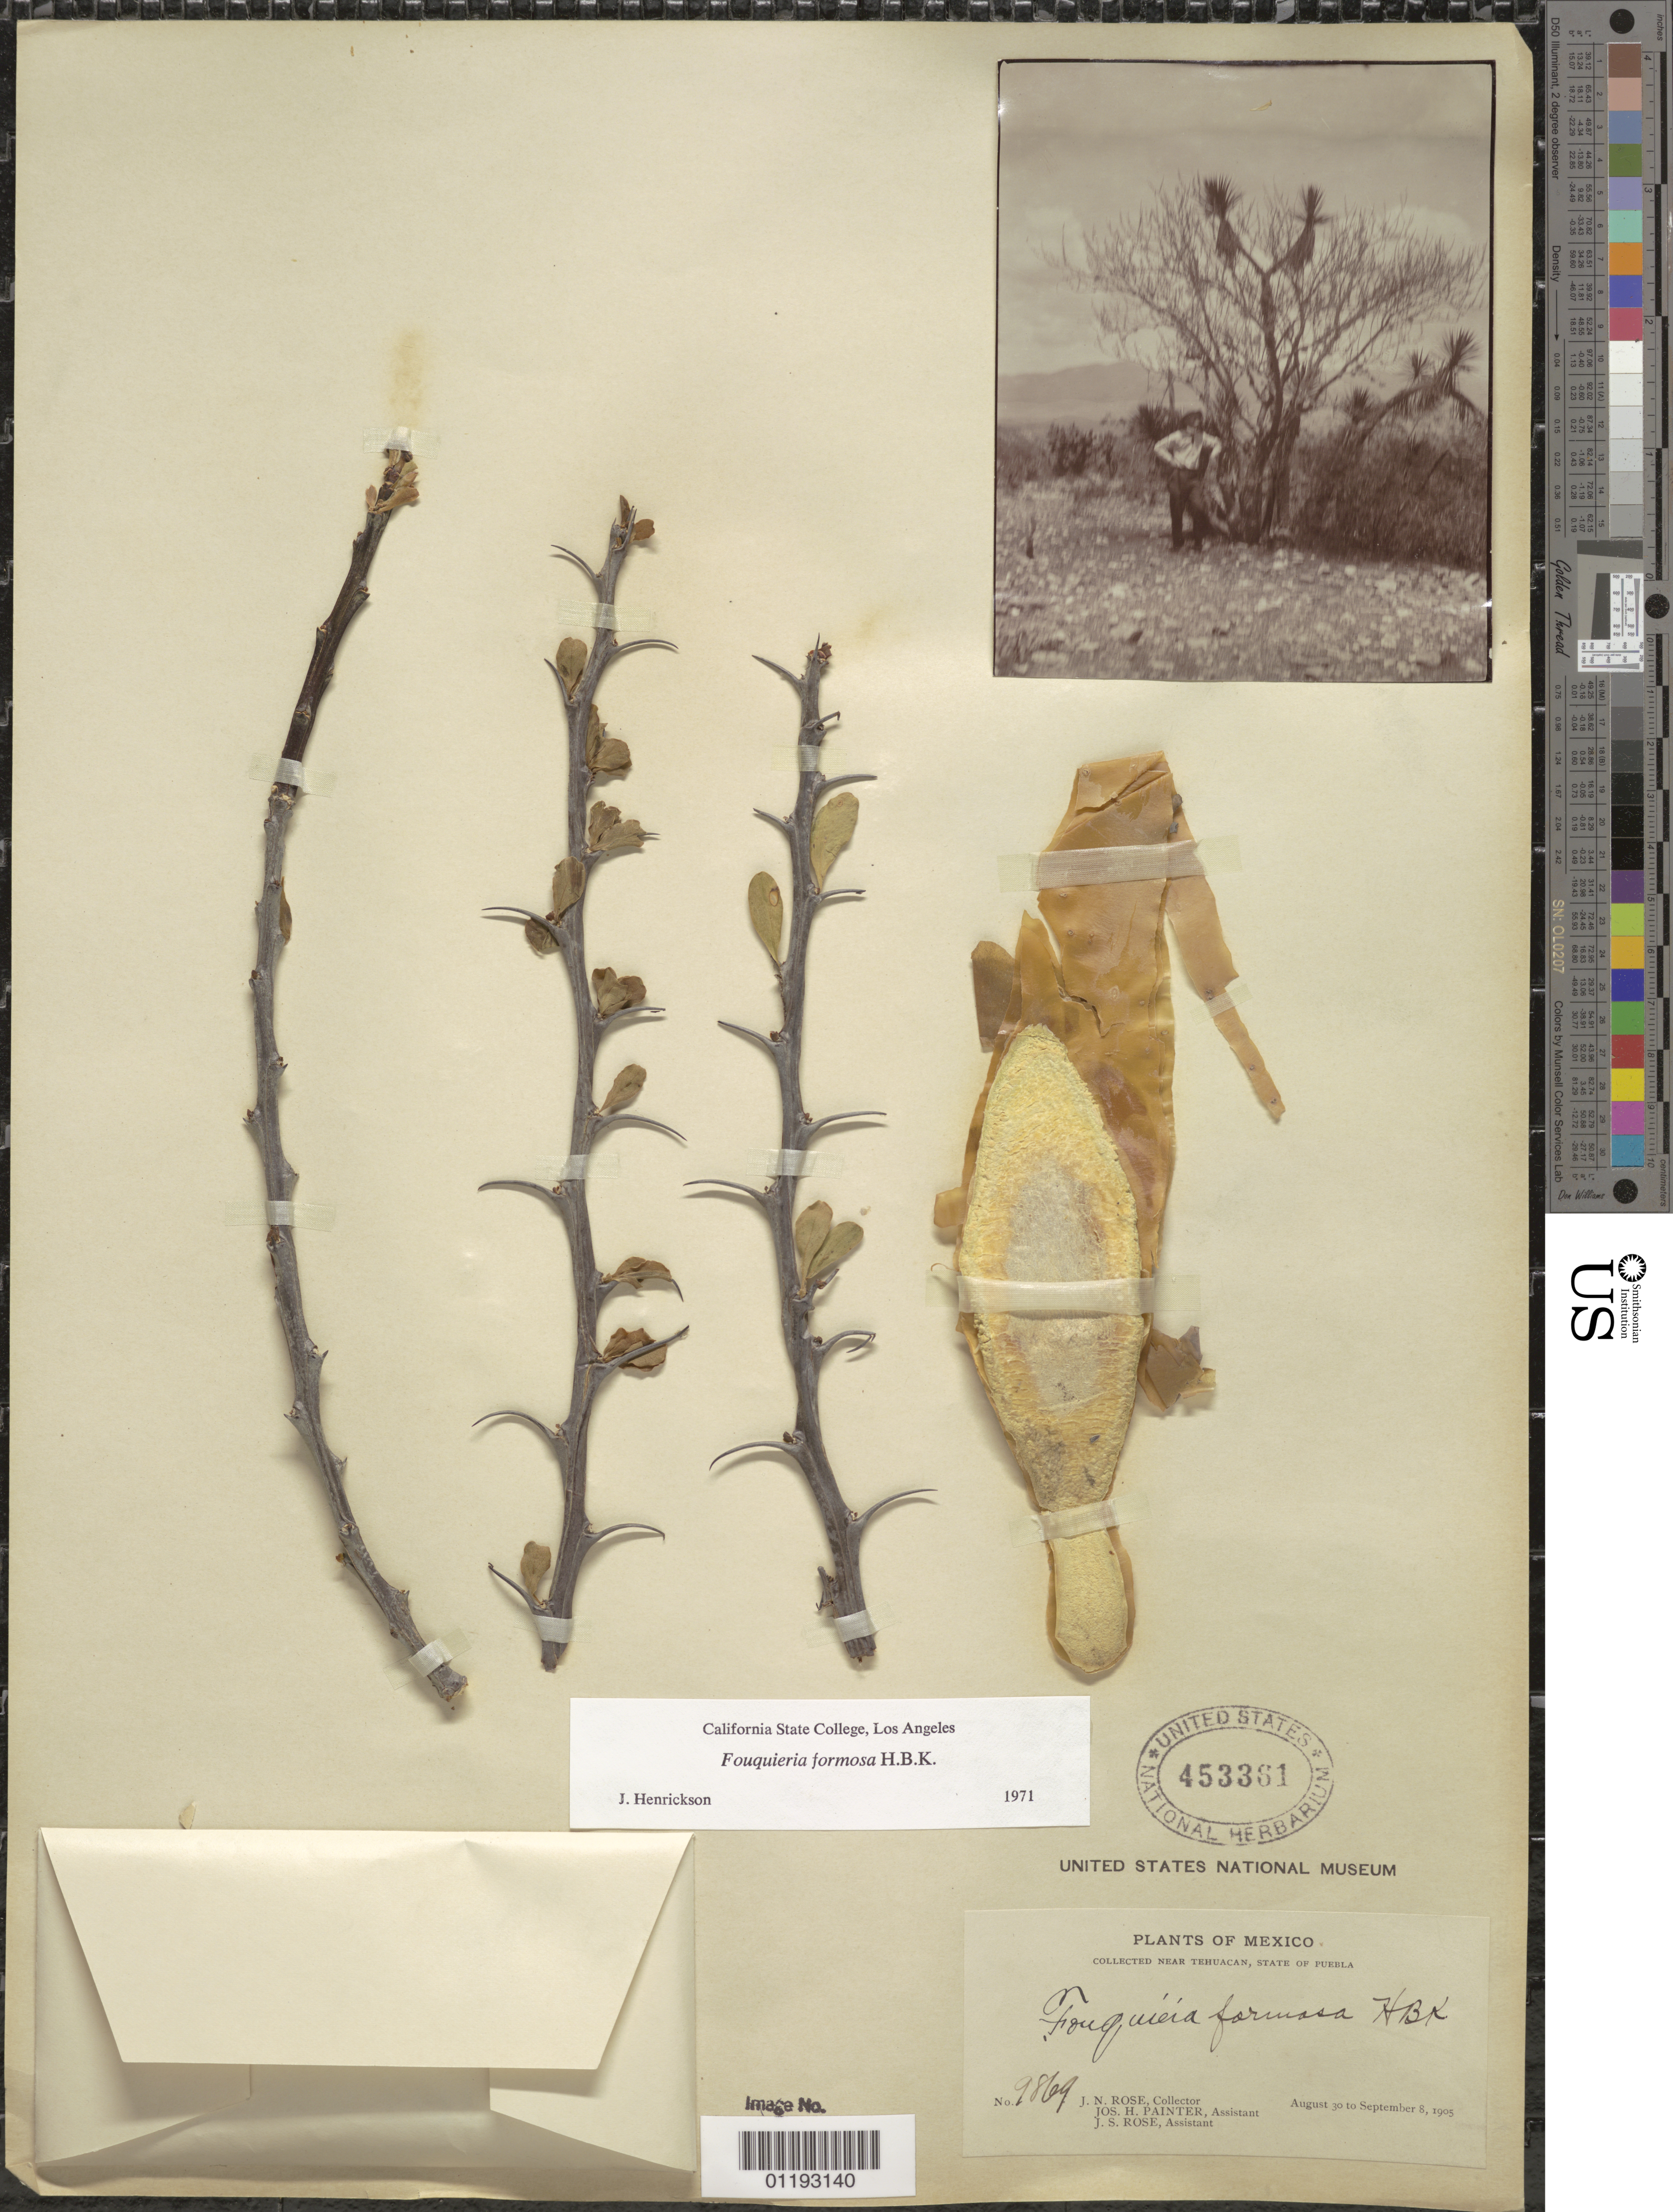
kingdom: Plantae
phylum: Tracheophyta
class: Magnoliopsida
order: Ericales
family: Fouquieriaceae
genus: Fouquieria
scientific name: Fouquieria formosa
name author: Kunth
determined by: Henrickson, James, (CSLA), California State University at Los Angeles (UNITED STATES)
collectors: J. N. Rose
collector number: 9869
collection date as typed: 30 Aug 1905 to 08 Sep 1905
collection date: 1905-08-30/1905-09-08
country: Mexico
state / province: Puebla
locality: Near Tehuacan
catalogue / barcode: US 453361